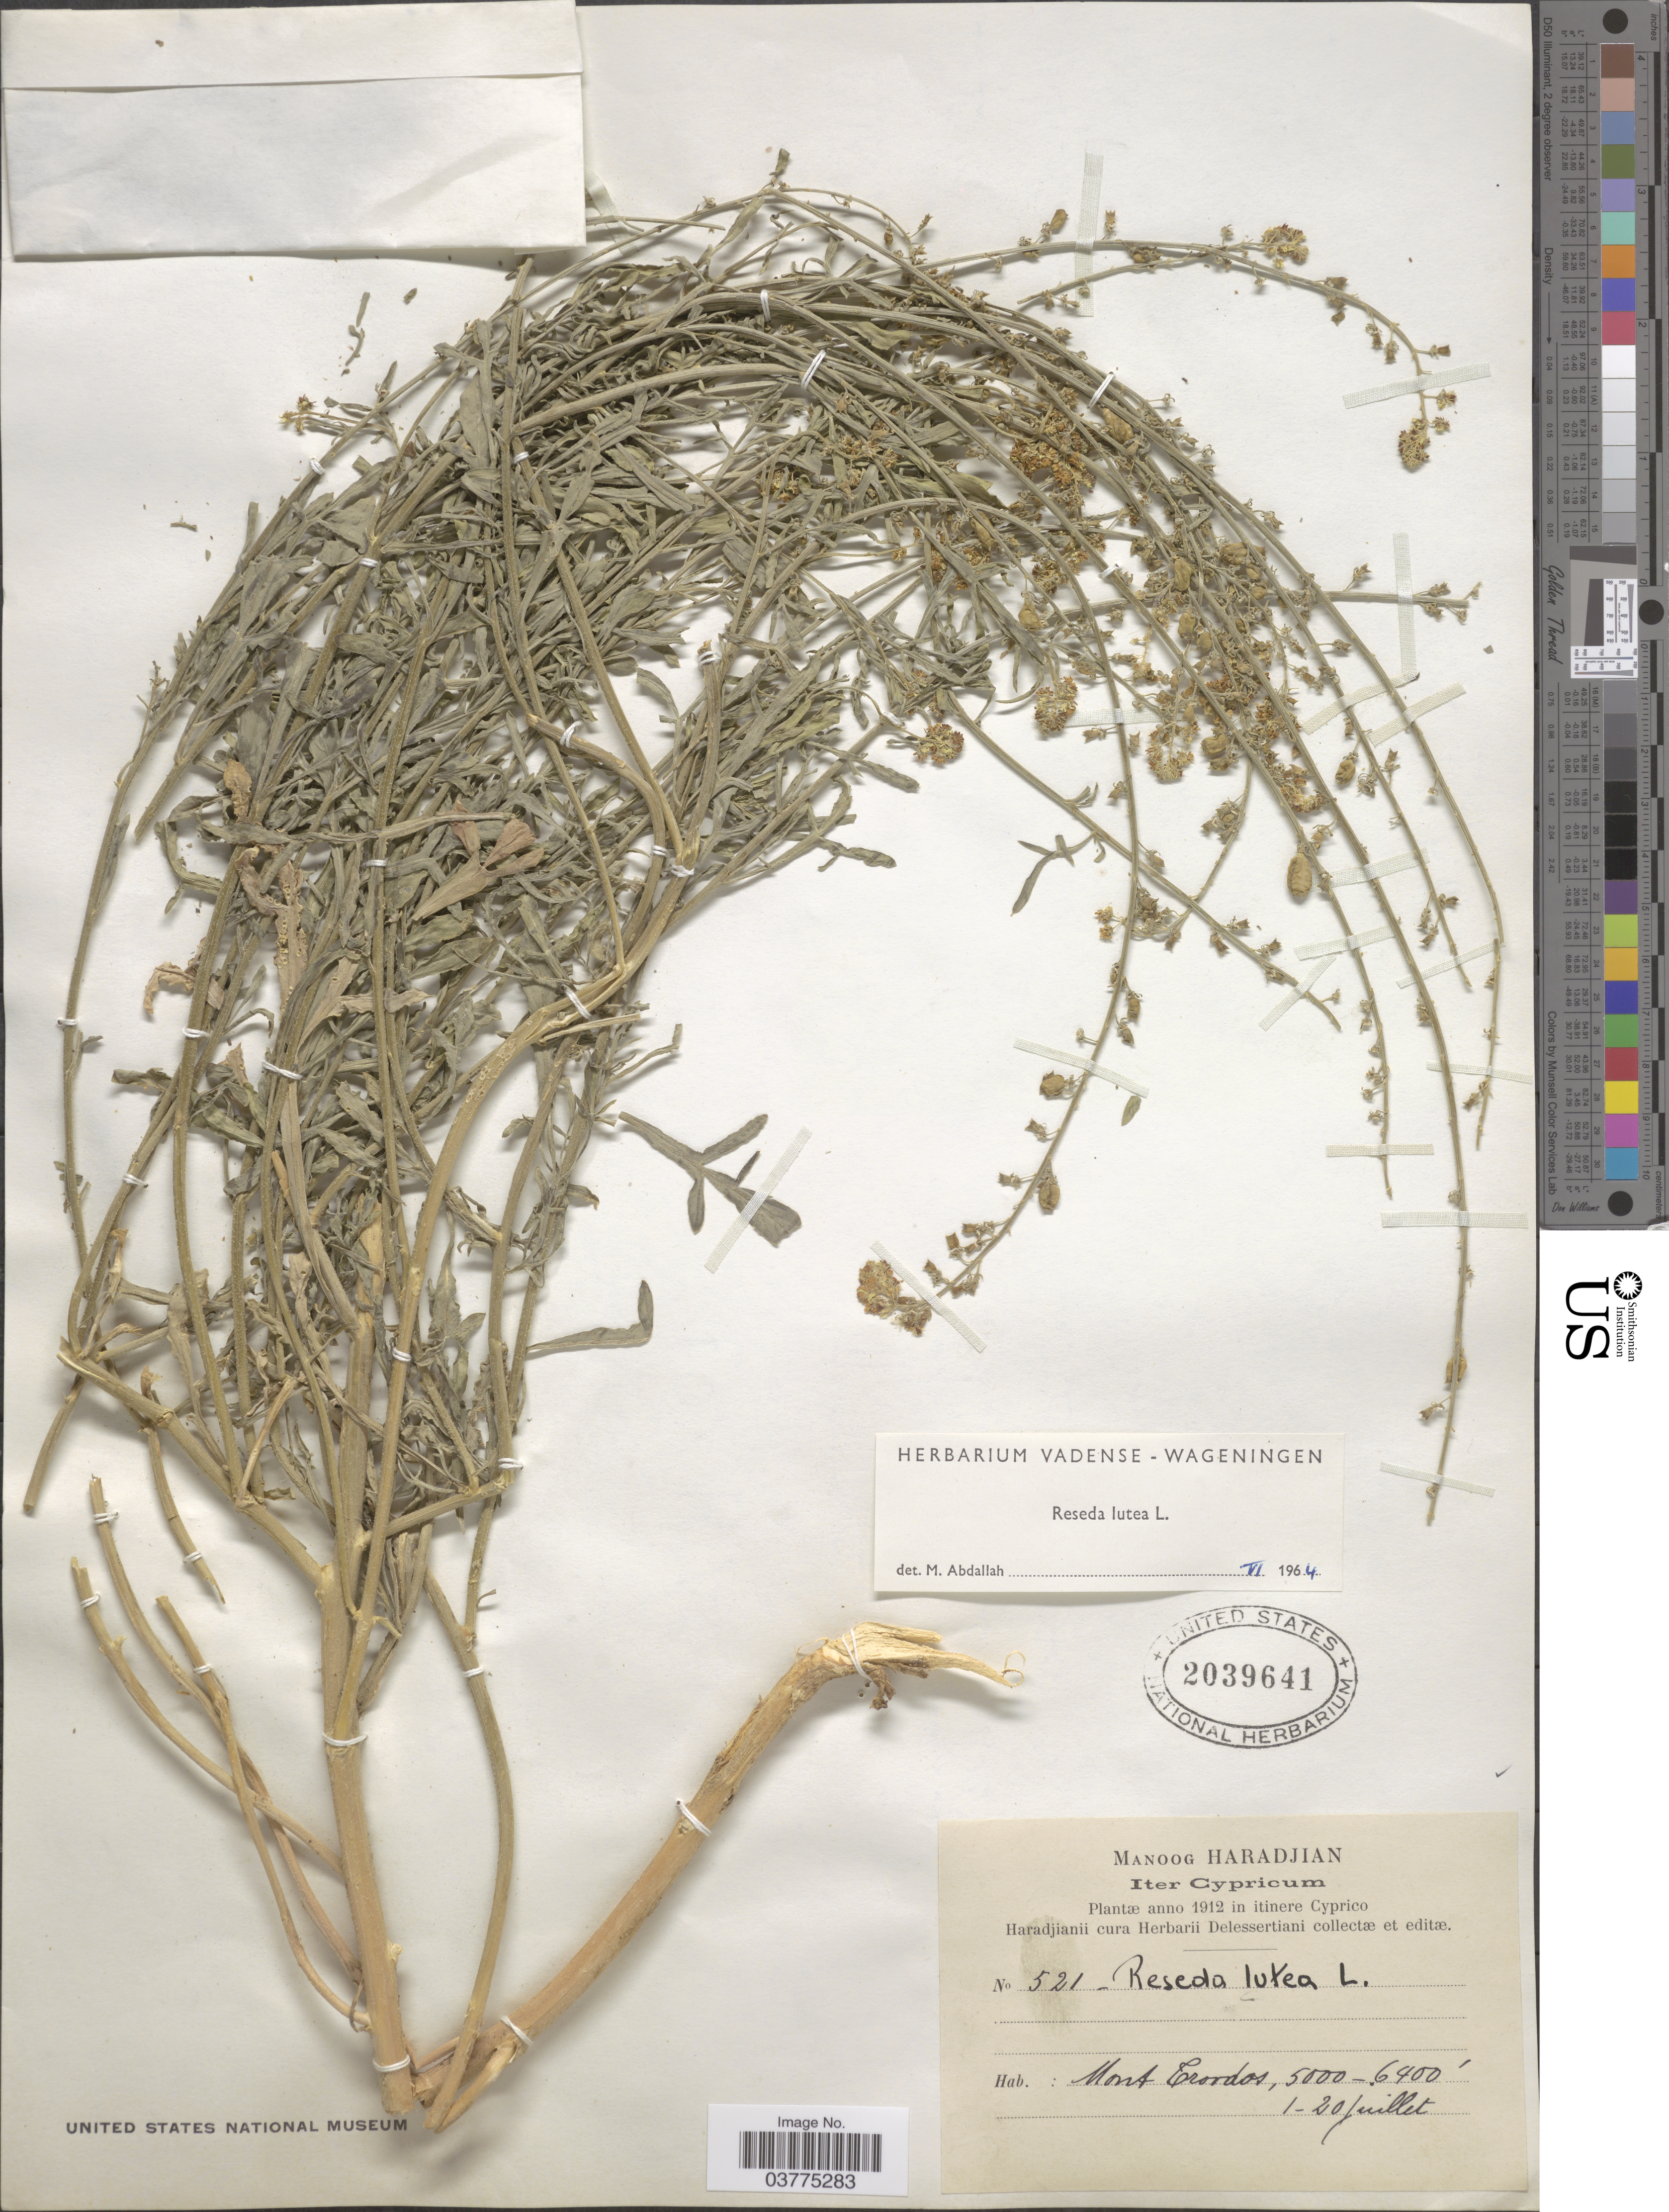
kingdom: Plantae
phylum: Tracheophyta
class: Magnoliopsida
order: Brassicales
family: Resedaceae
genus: Reseda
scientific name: Reseda lutea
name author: L.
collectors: M. Haradjian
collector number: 521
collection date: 1912-07-01/1912-07-20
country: Cyprus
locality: Iter Cypricum. Mont Troodos.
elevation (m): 1524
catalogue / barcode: US 2039641